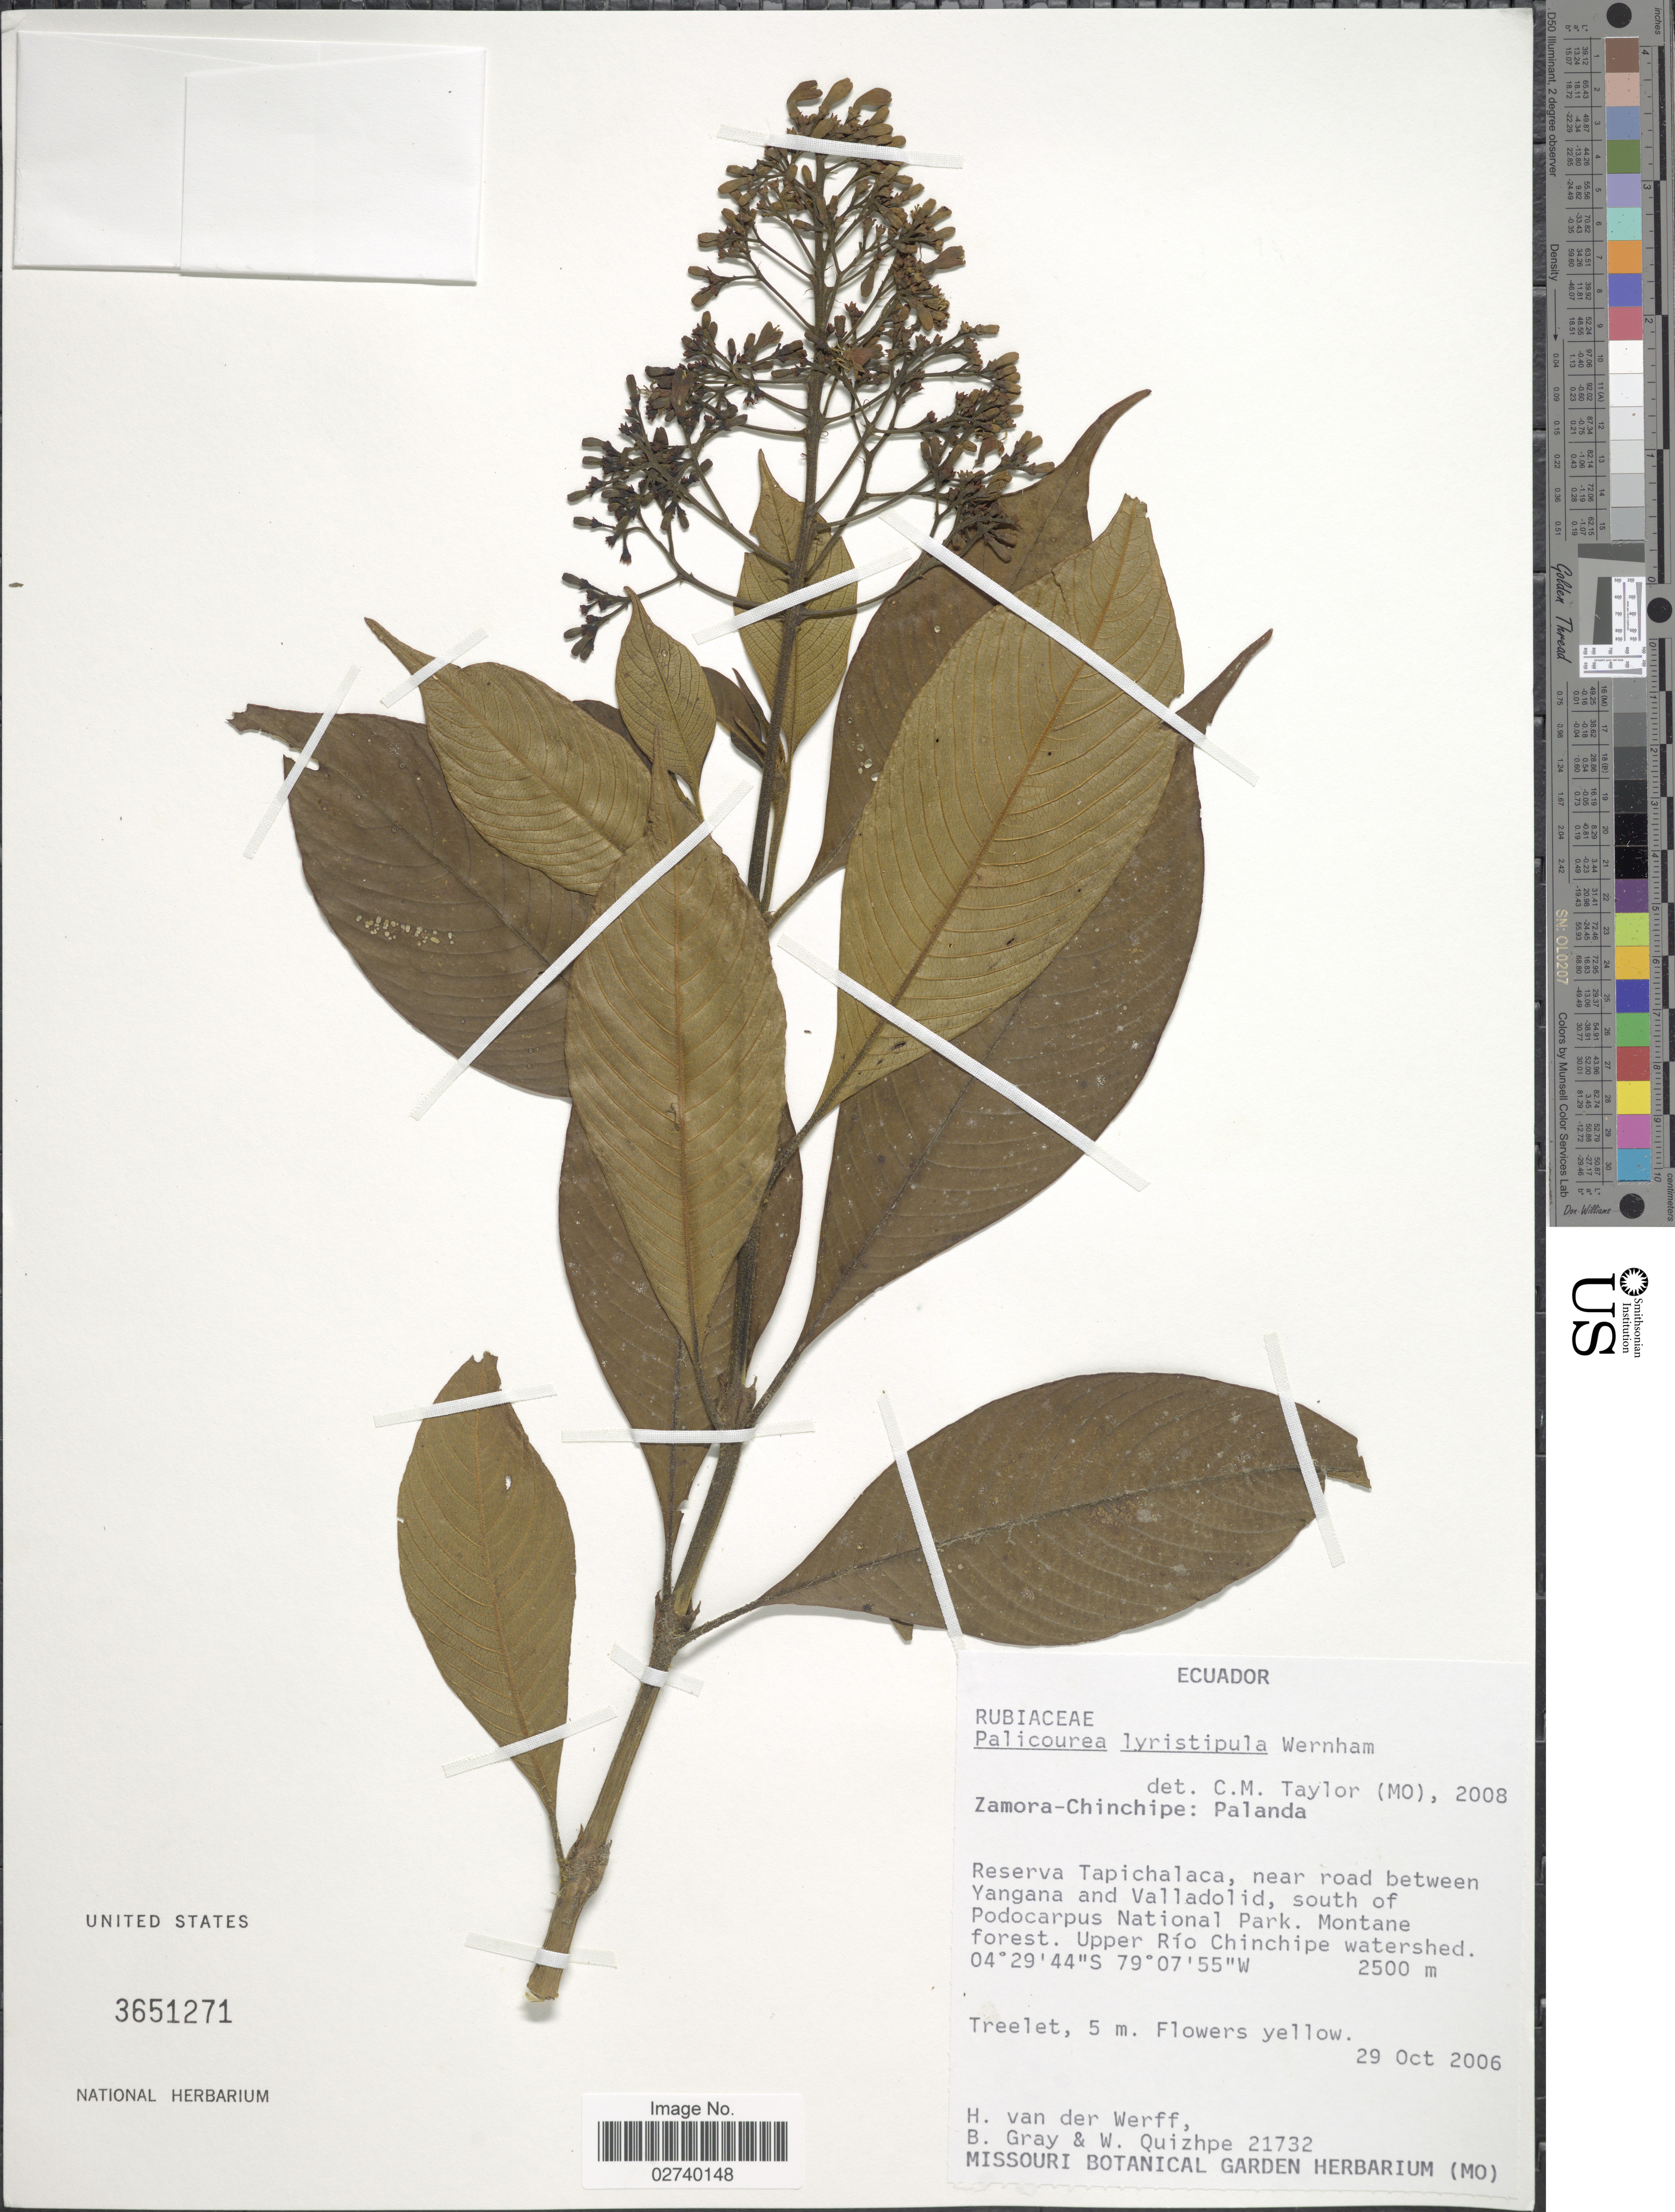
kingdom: Plantae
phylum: Tracheophyta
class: Magnoliopsida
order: Gentianales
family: Rubiaceae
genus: Palicourea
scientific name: Palicourea lyristipula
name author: Wernham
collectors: H. van der Werff, B. Gray & W. Quizhpe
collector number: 21732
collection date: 2006-10-29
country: Ecuador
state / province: Zamora-Chinchipe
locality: Palanda, Reserva Tapichalaca, near road between Yangana and Valladolid, south of Podocarpus National Park, Montane forest, Upper Rio Chinchipe watershed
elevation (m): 2500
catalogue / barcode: US 3651271